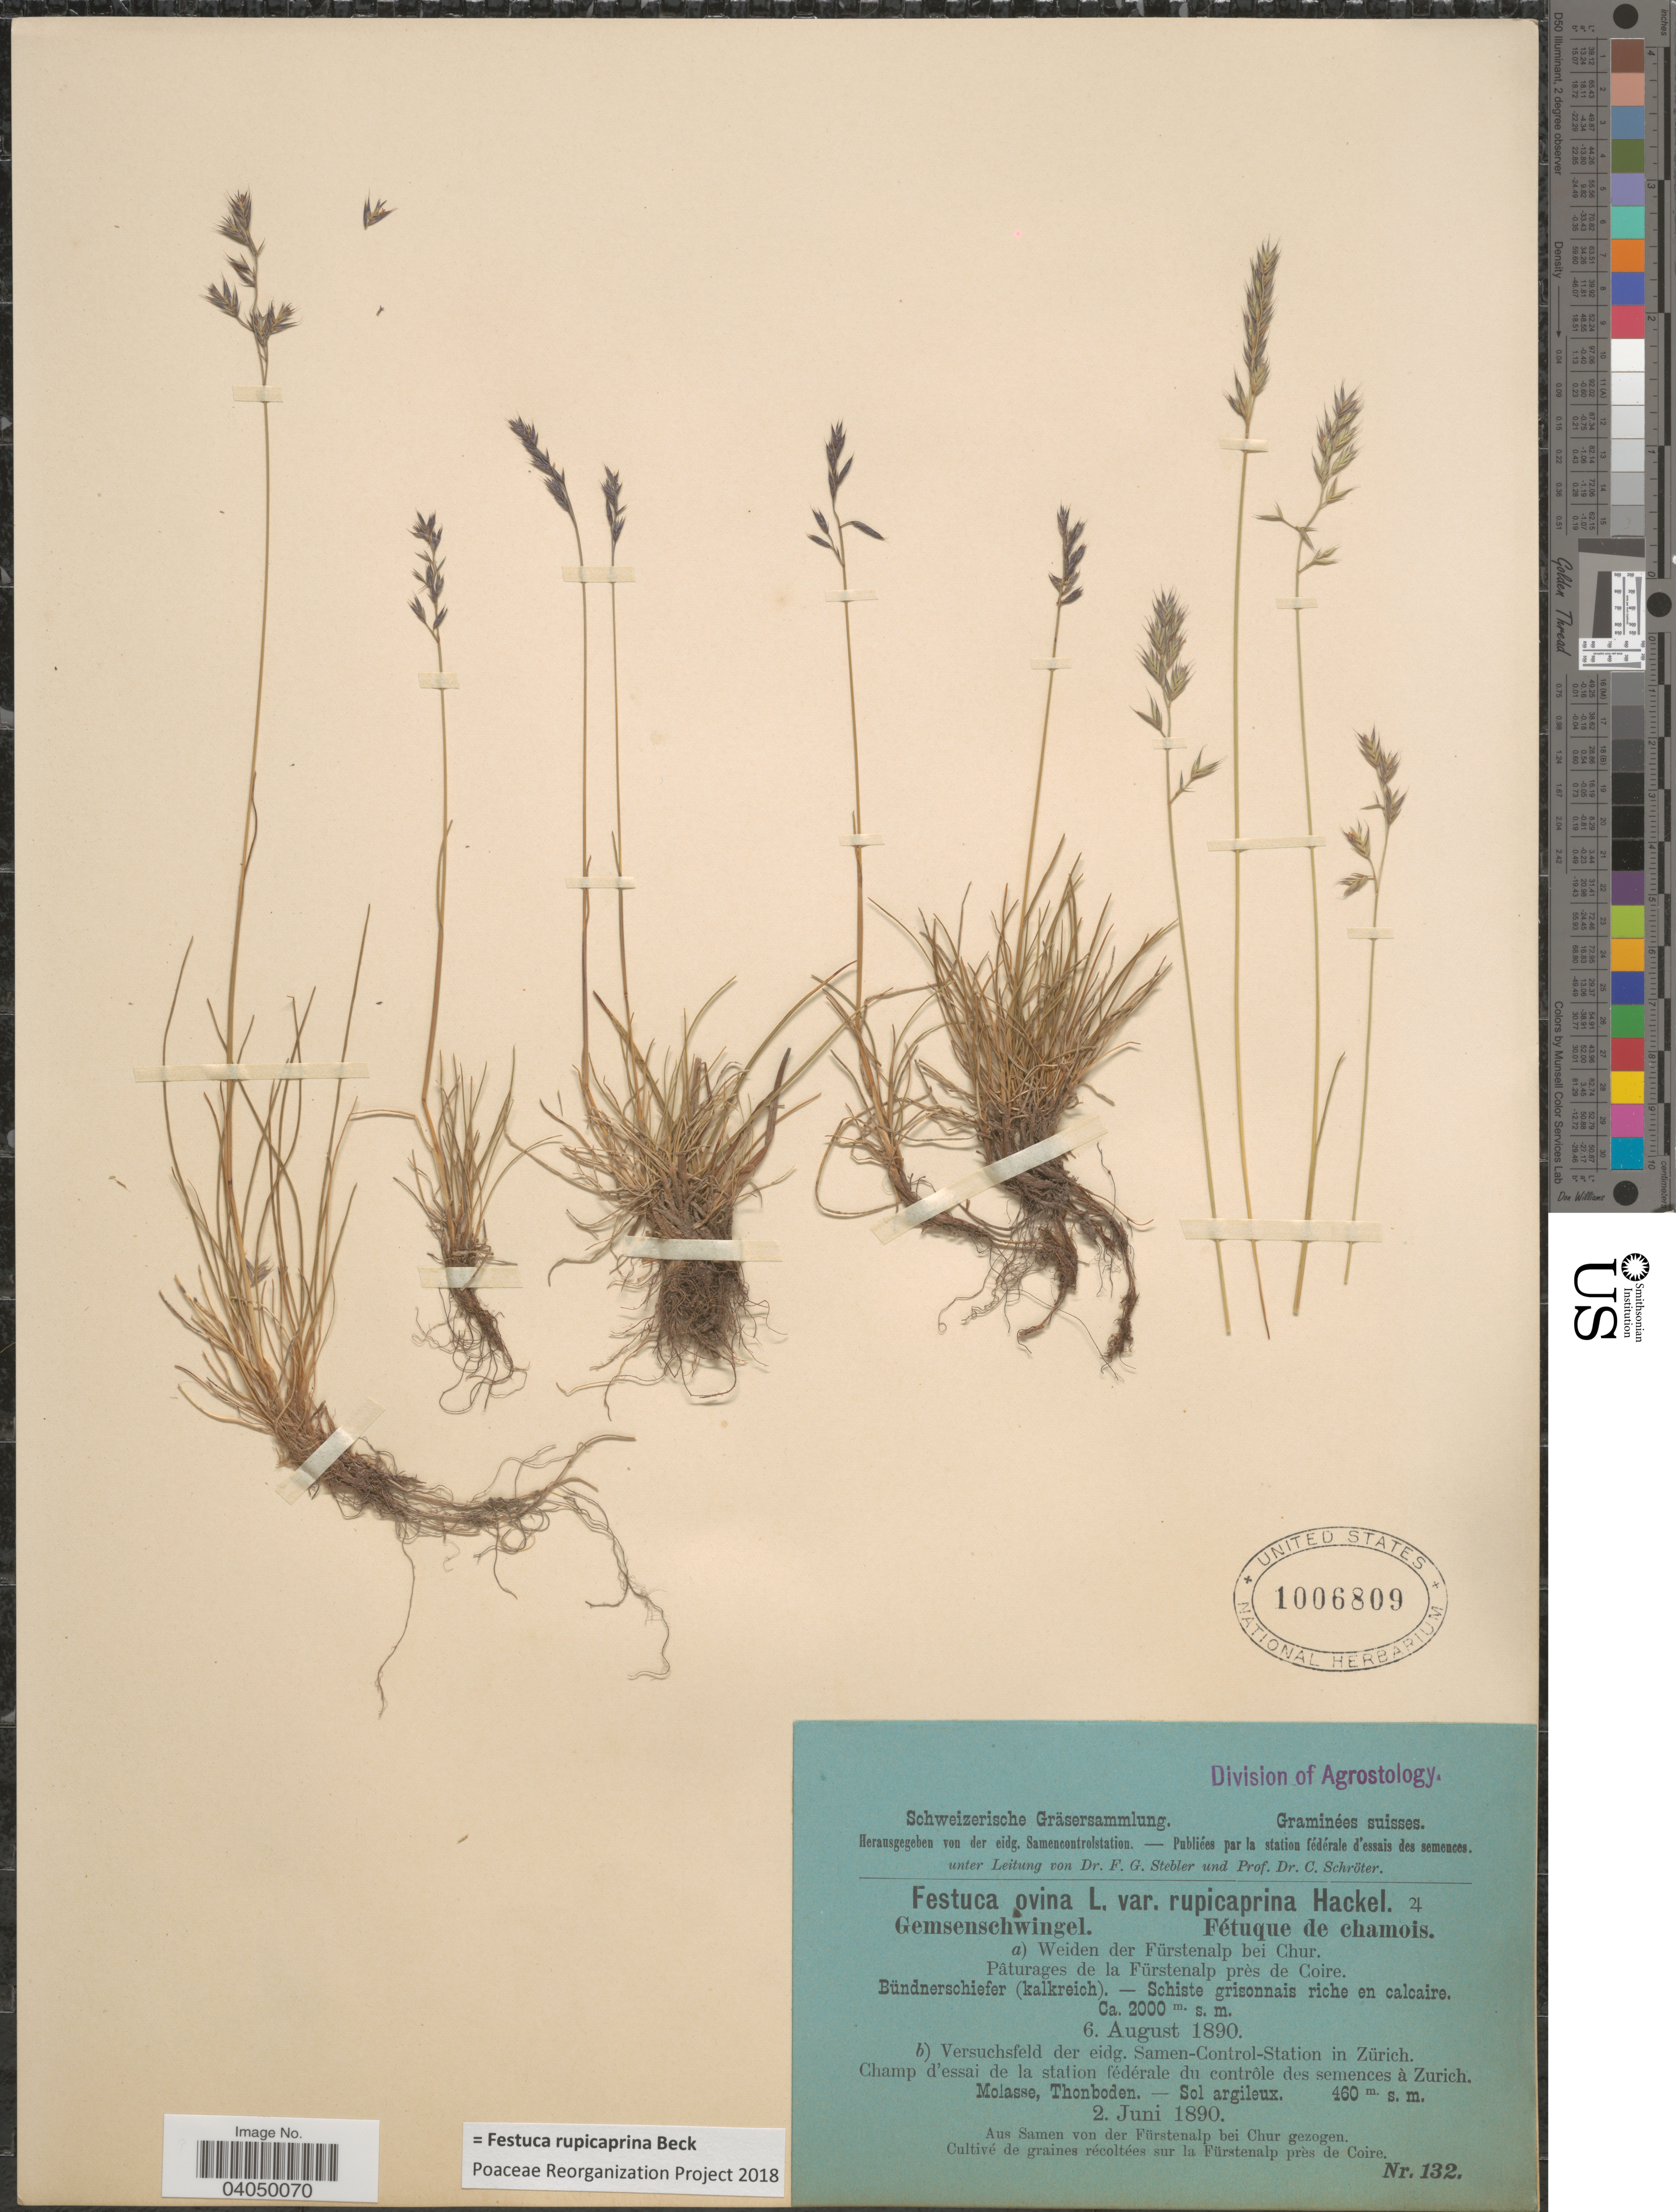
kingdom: Plantae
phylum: Tracheophyta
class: Liliopsida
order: Poales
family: Poaceae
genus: Festuca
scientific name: Festuca rupicaprina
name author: Beck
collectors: Stebler, F.G. & Schröter, C.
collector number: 132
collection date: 1890-06-02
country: Switzerland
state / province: Zurich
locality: Suisses. Versuchsfeld der eidg. Samen-Control-Station in Zürich. Champ d'essai de la station fédérale du contrôle des semences à Zurich. Molasse, Thonboden. - Sol argileux.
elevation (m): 460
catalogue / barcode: US 1006809-2